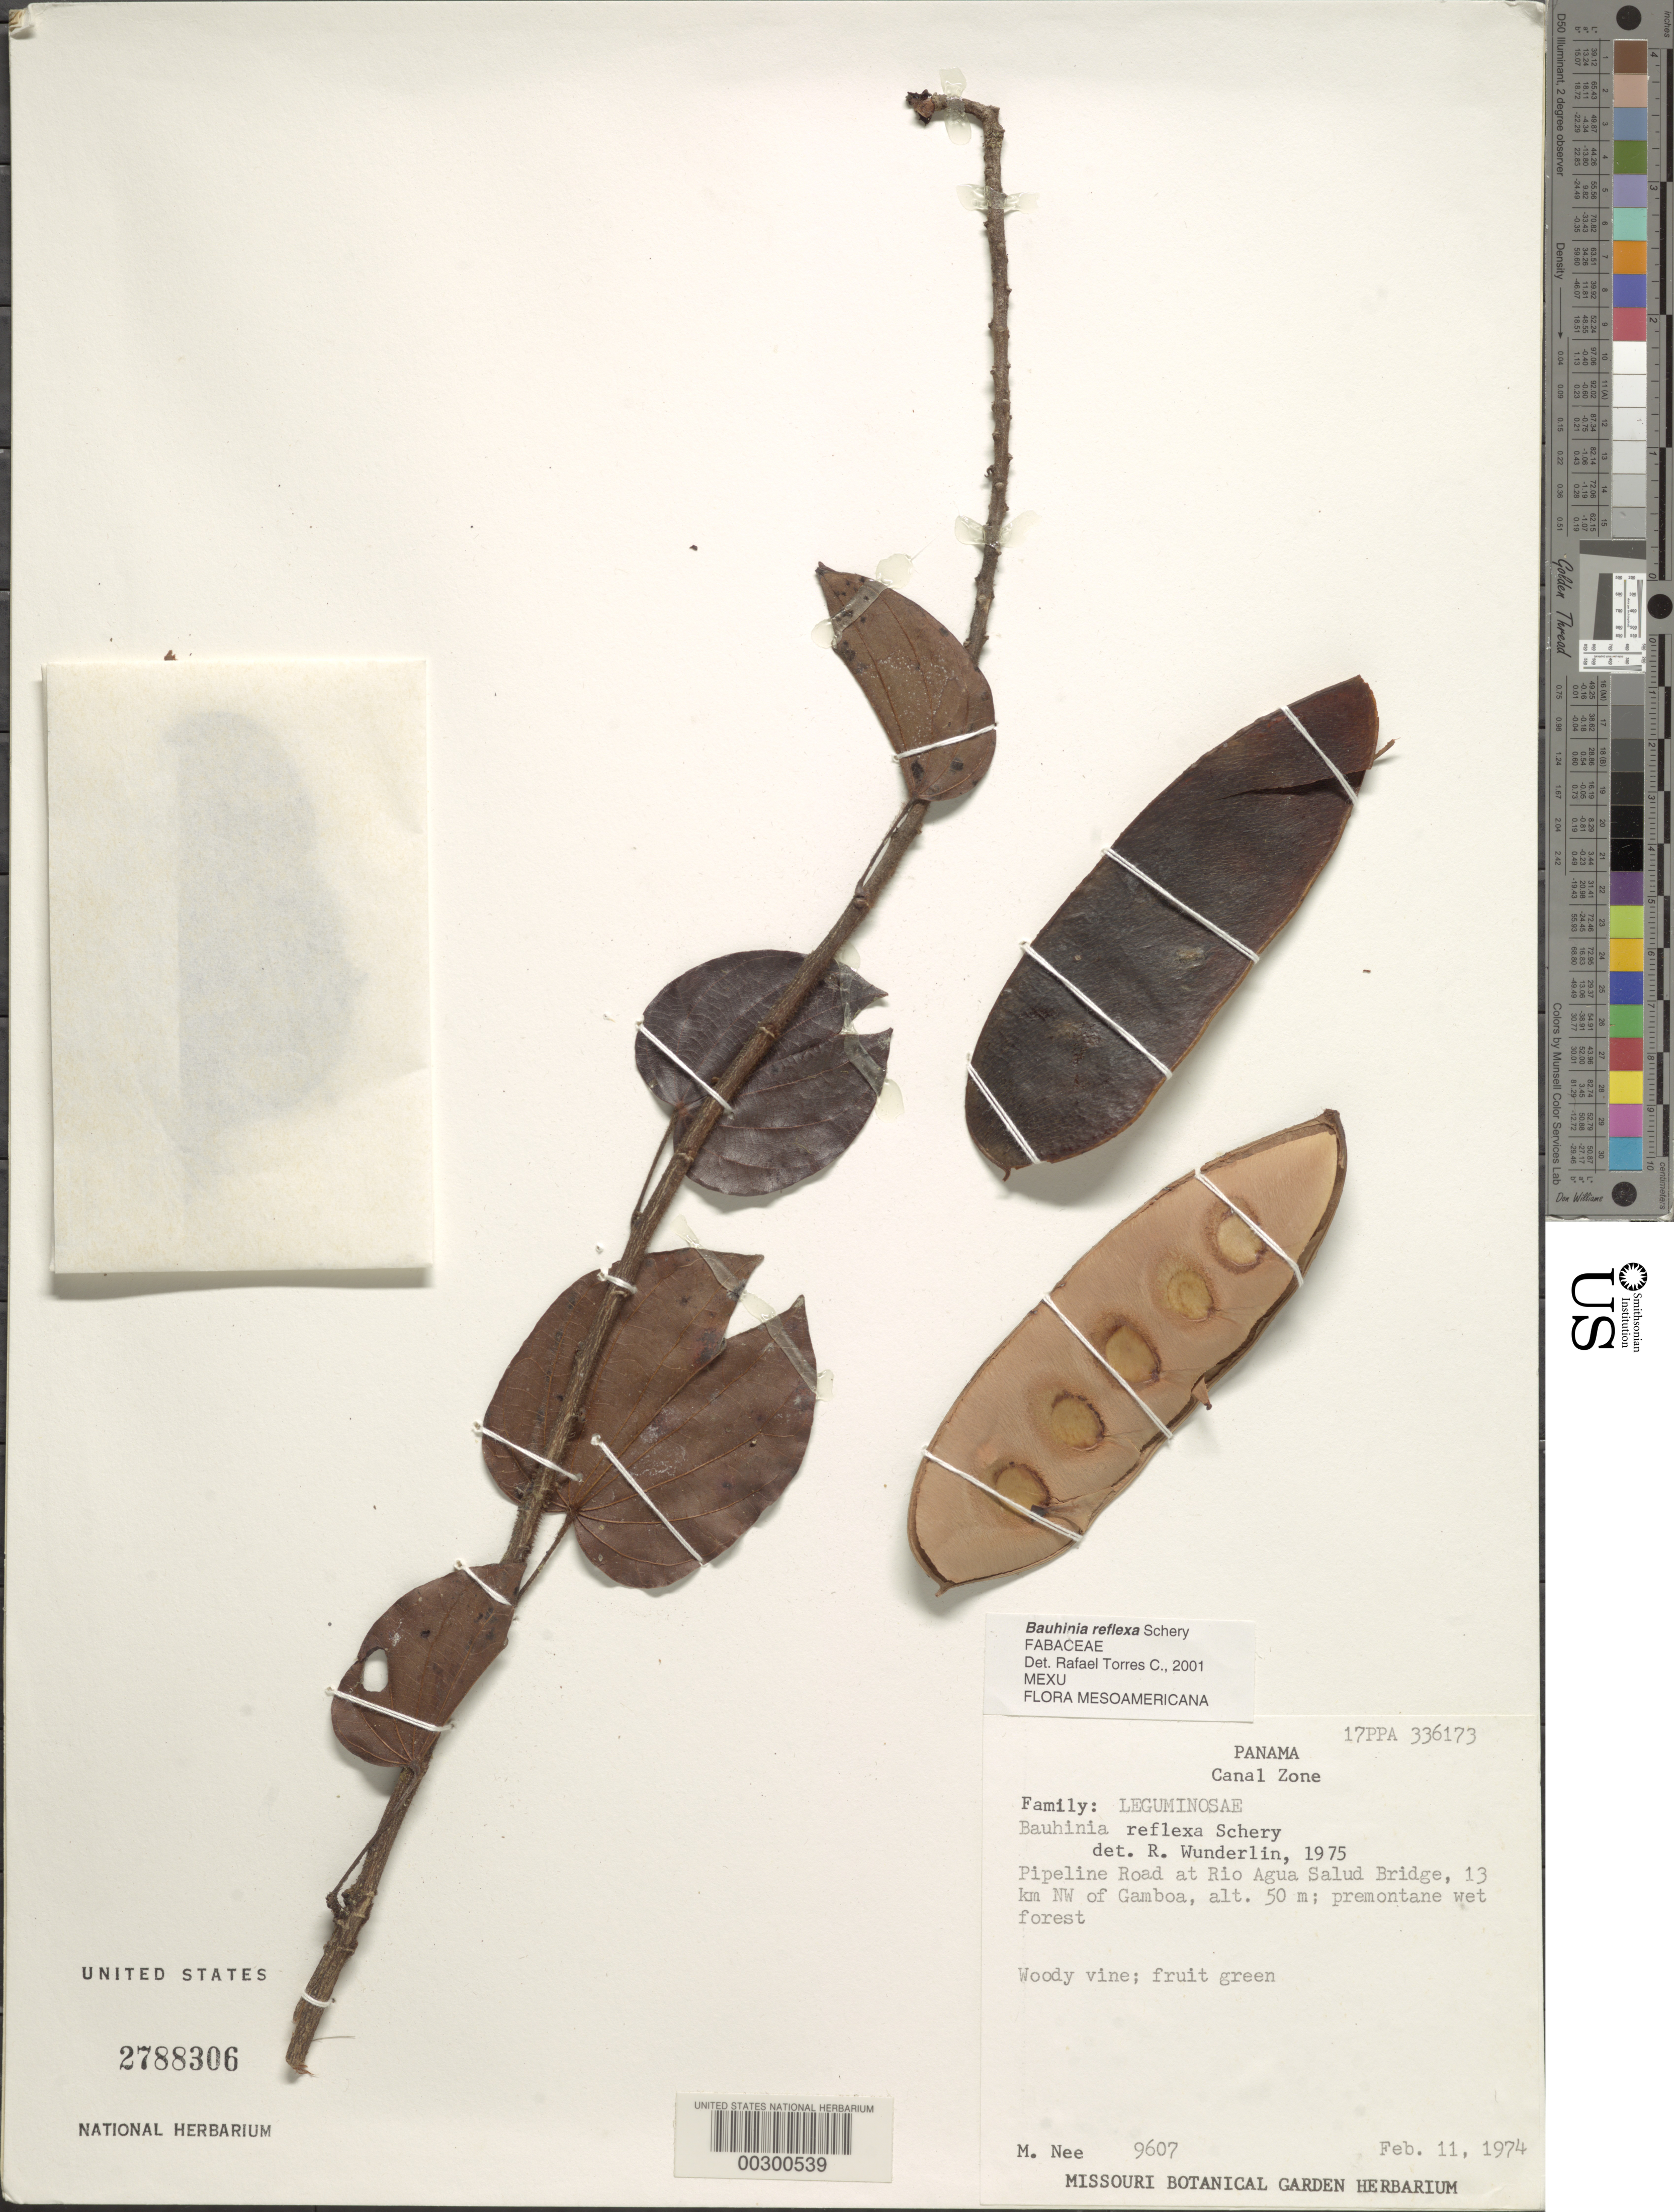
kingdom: Plantae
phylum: Tracheophyta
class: Magnoliopsida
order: Fabales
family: Fabaceae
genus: Bauhinia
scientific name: Bauhinia reflexa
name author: Schery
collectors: M. Nee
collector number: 9607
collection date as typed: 11 Feb 1974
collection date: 1974-02-11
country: Panama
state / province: Colón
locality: Pipeline Road at Rio Agua Salud bridge, 13 km NW ofGamboa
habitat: Premontane wet forest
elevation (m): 50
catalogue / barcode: US 2788306